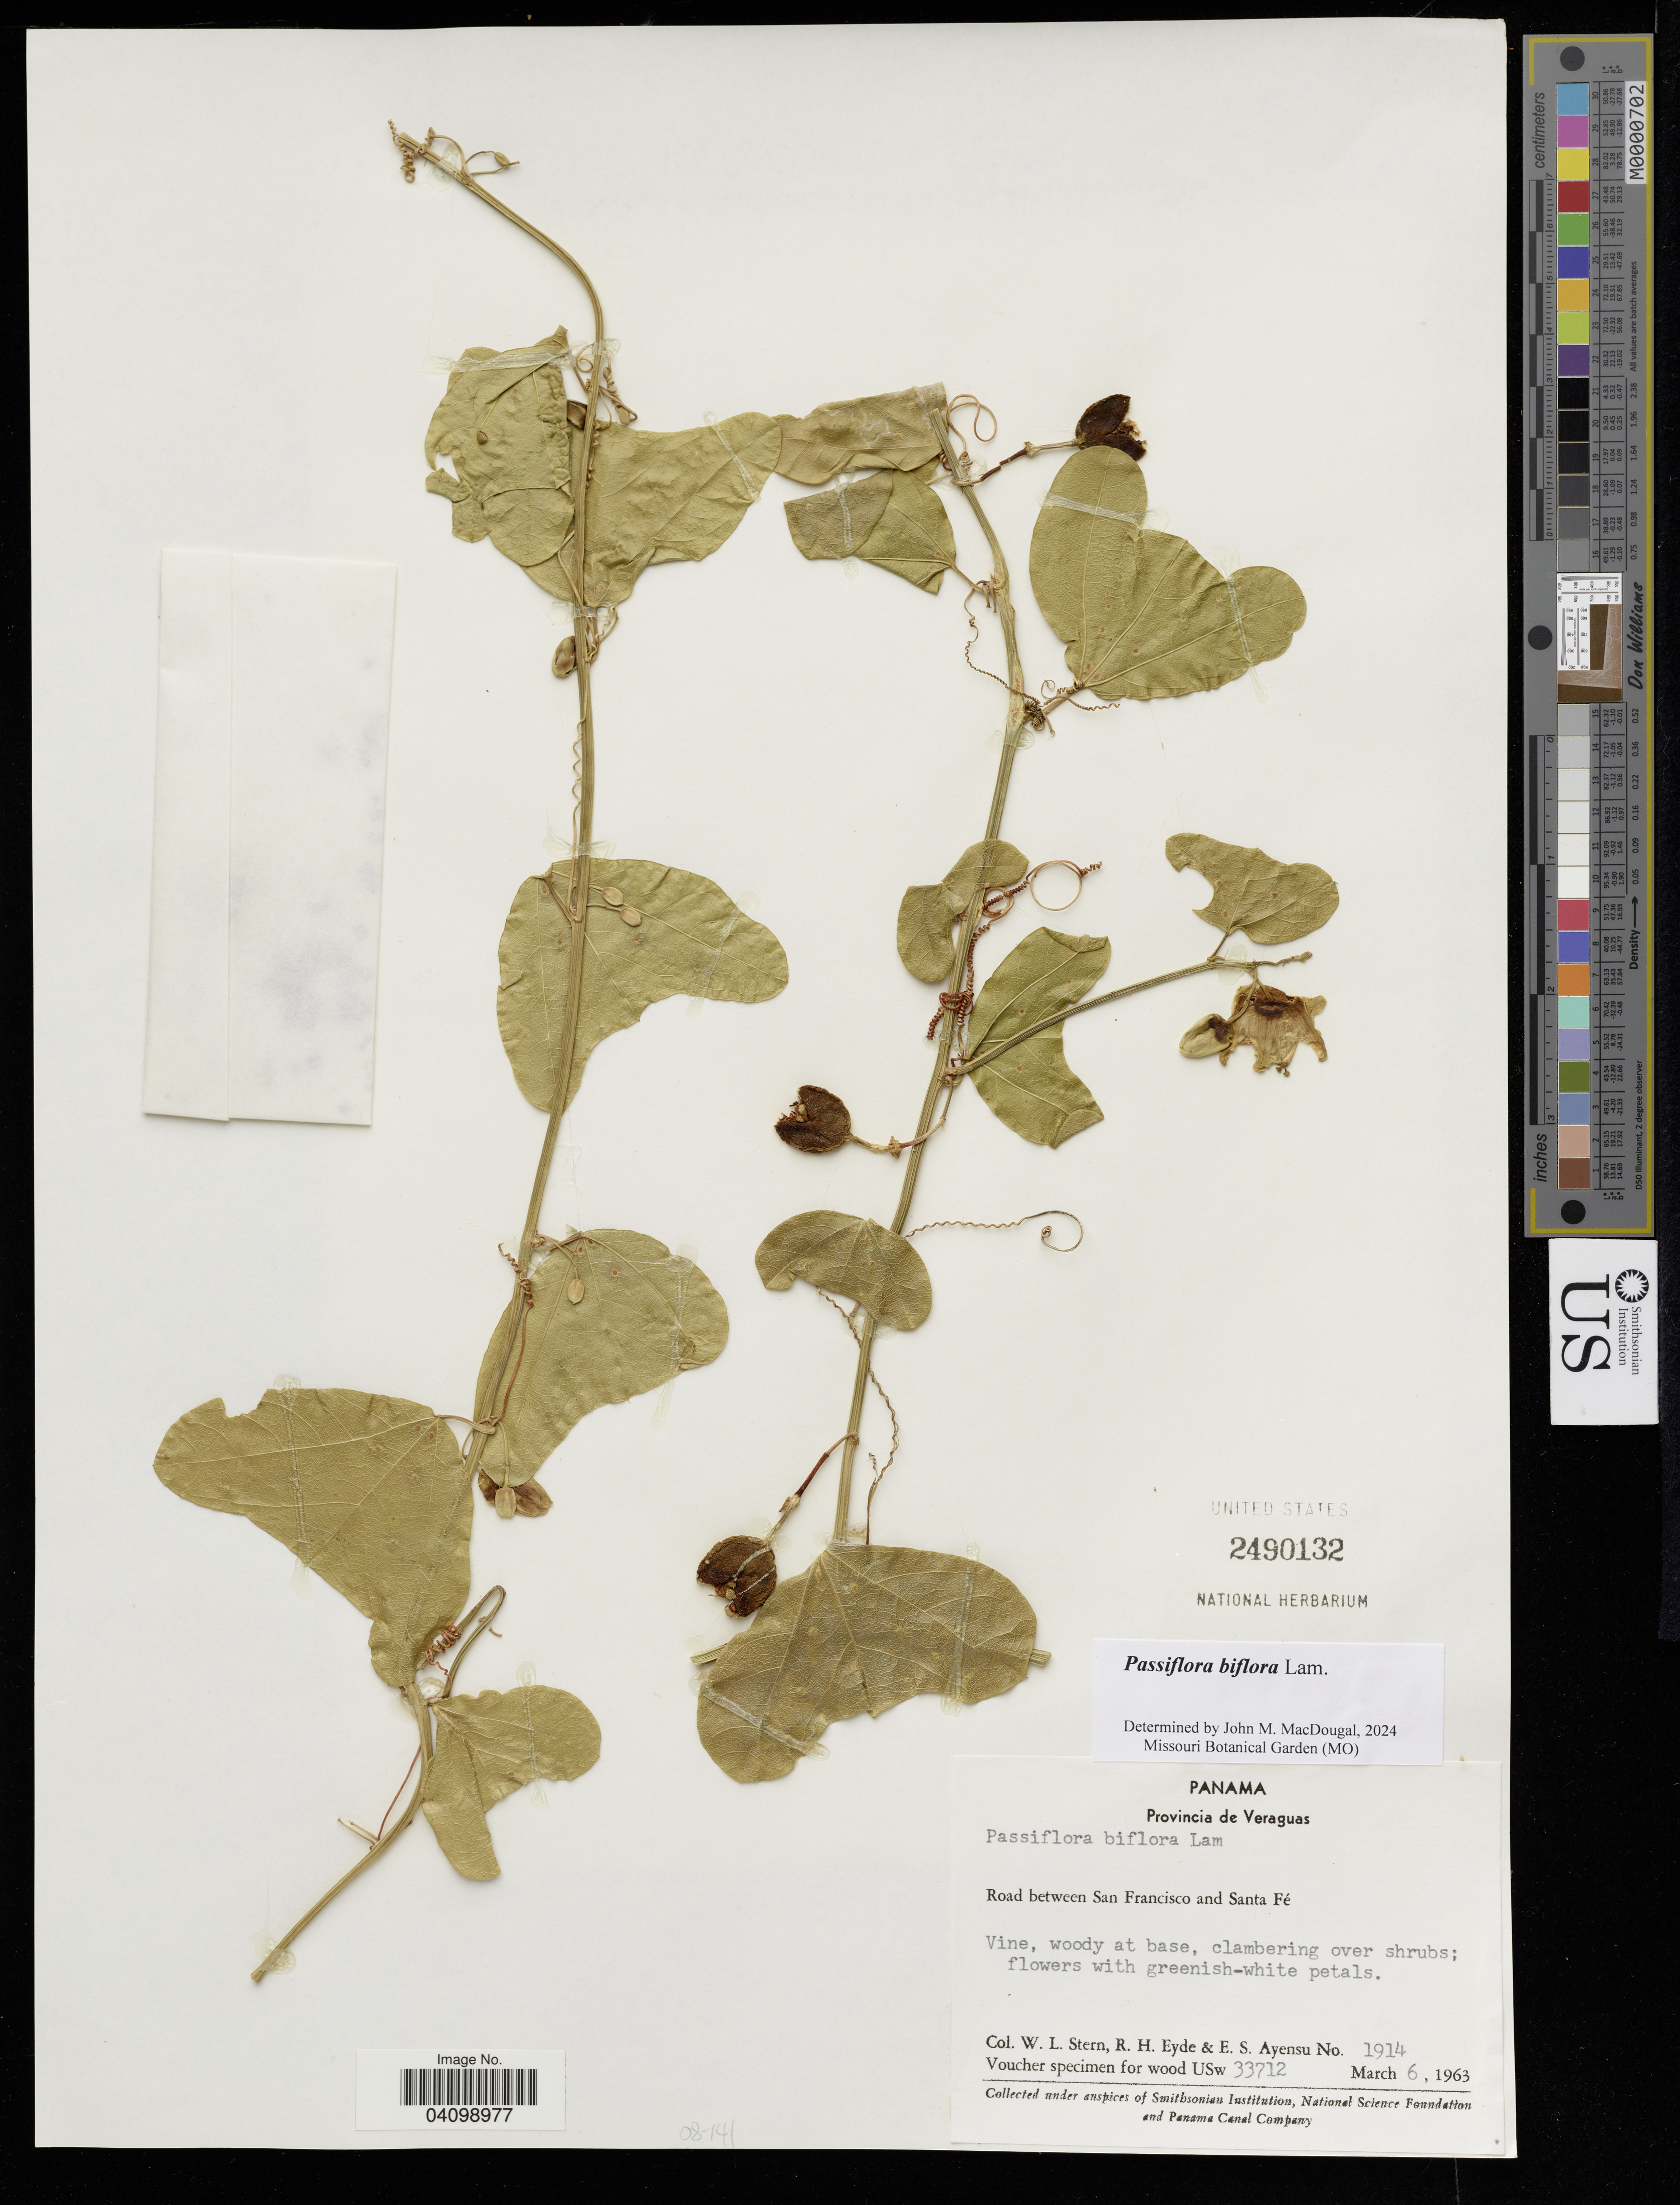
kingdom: Plantae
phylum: Tracheophyta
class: Magnoliopsida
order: Malpighiales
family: Passifloraceae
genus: Passiflora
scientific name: Passiflora biflora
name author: Lam.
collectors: W. L. Stern, R. H. Eyde & E. S. Ayensu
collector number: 1914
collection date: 1963-03-06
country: Panama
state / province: Veraguas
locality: Road between San Francisco and Sante Fé.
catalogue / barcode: US 2490132